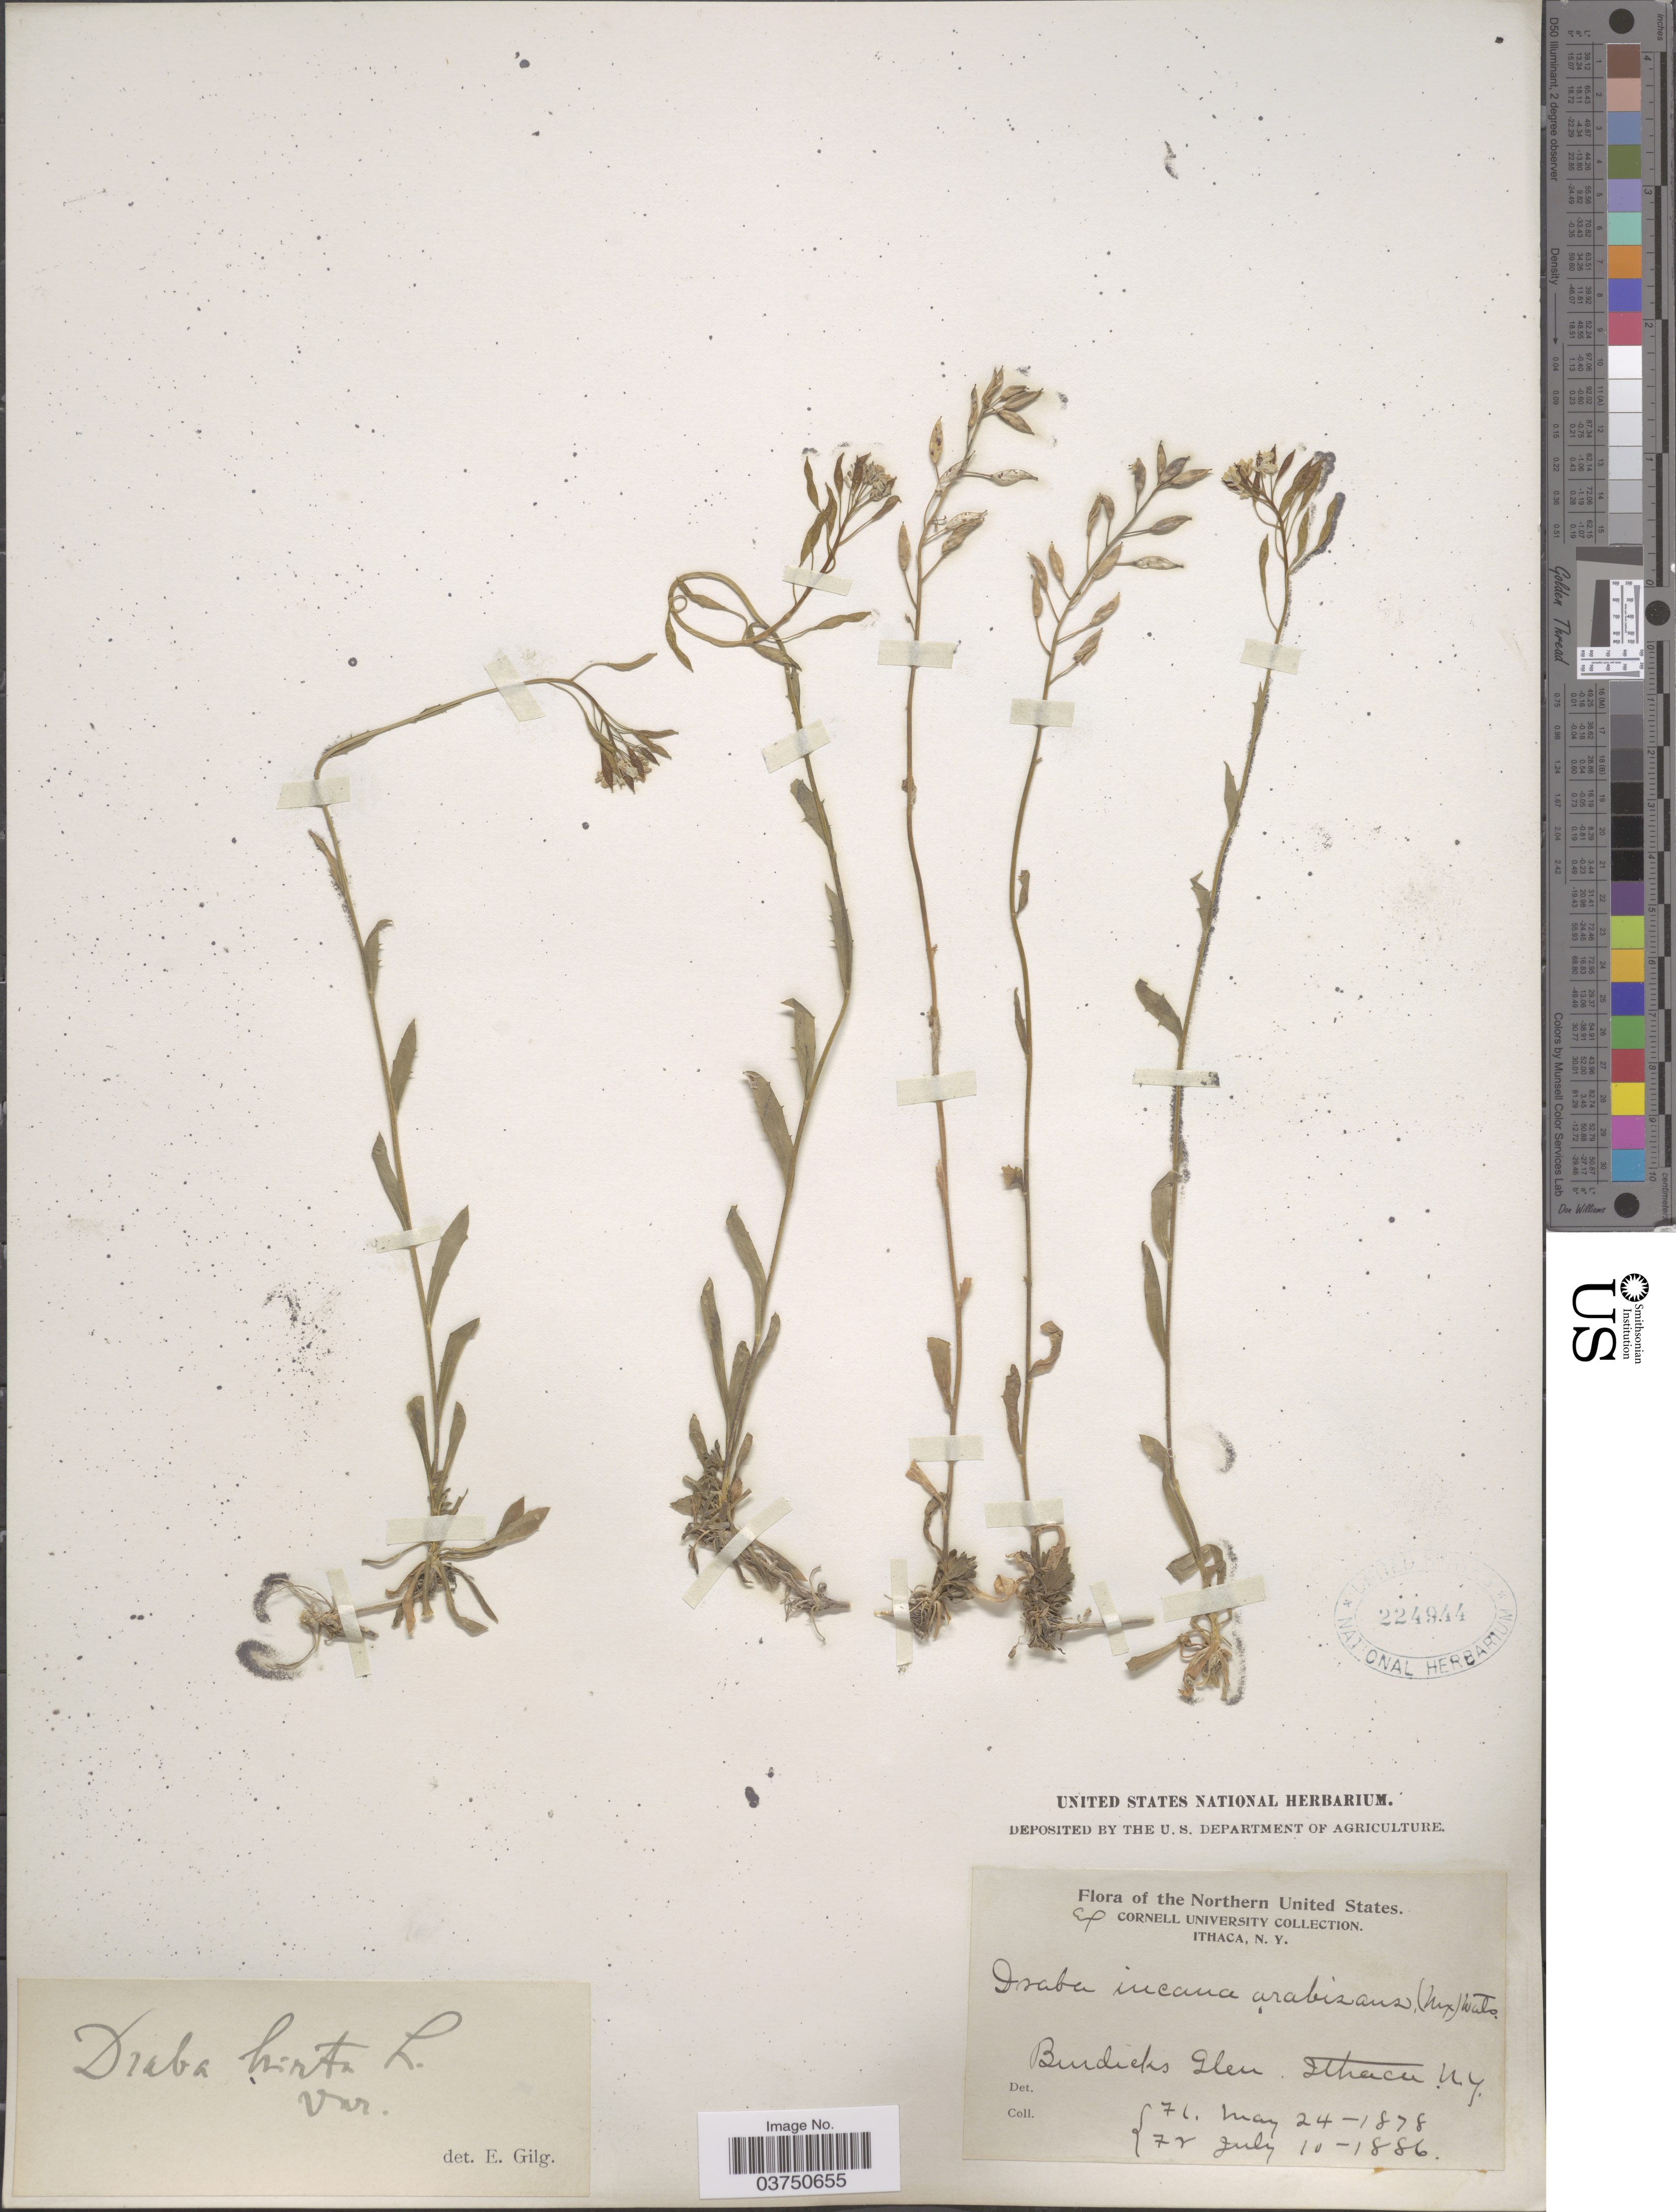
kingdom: Plantae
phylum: Tracheophyta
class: Magnoliopsida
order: Brassicales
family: Brassicaceae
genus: Draba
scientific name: Draba arabisans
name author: Michx.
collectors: Cornell University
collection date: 1878-05-24/1886-07-10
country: United States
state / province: New York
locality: Northern United States. Burdicks Glen. Ithaca.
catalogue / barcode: US 224944